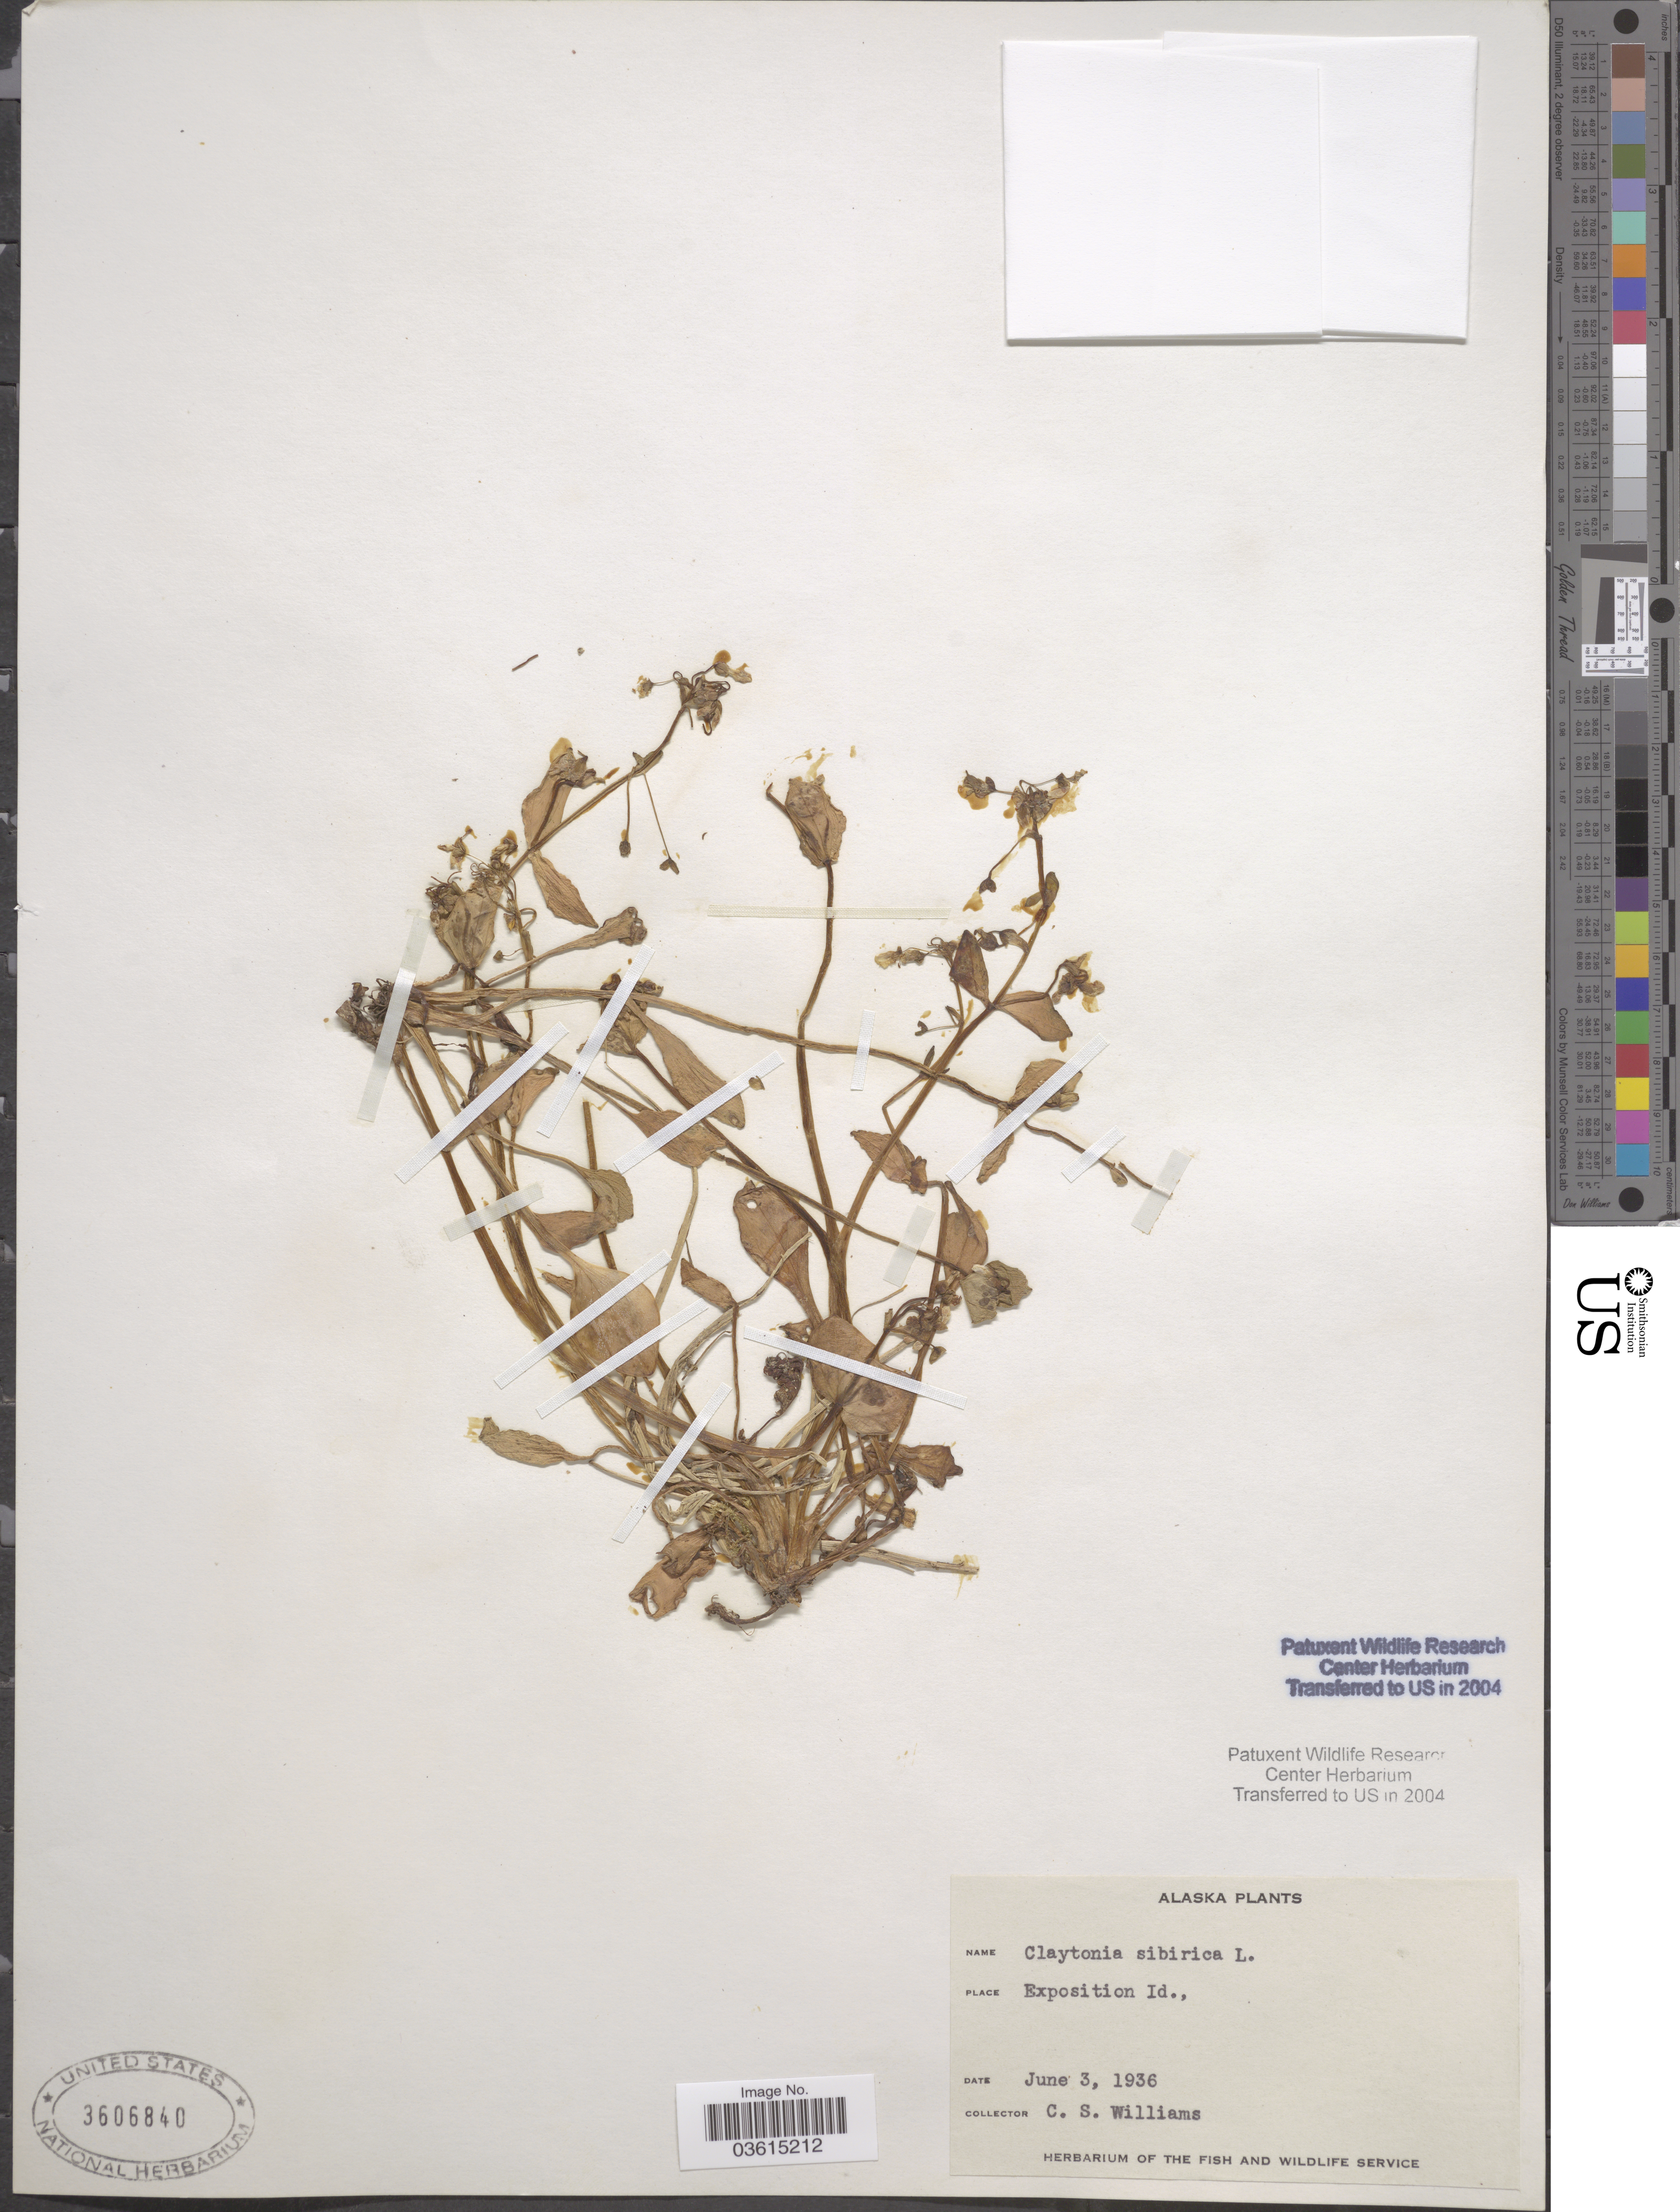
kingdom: Plantae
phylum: Tracheophyta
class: Magnoliopsida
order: Caryophyllales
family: Montiaceae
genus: Claytonia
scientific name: Claytonia sibirica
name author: L.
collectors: C. Williams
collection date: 1936-06-03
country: United States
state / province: Alaska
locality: Exposition Id.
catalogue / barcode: US 3606840